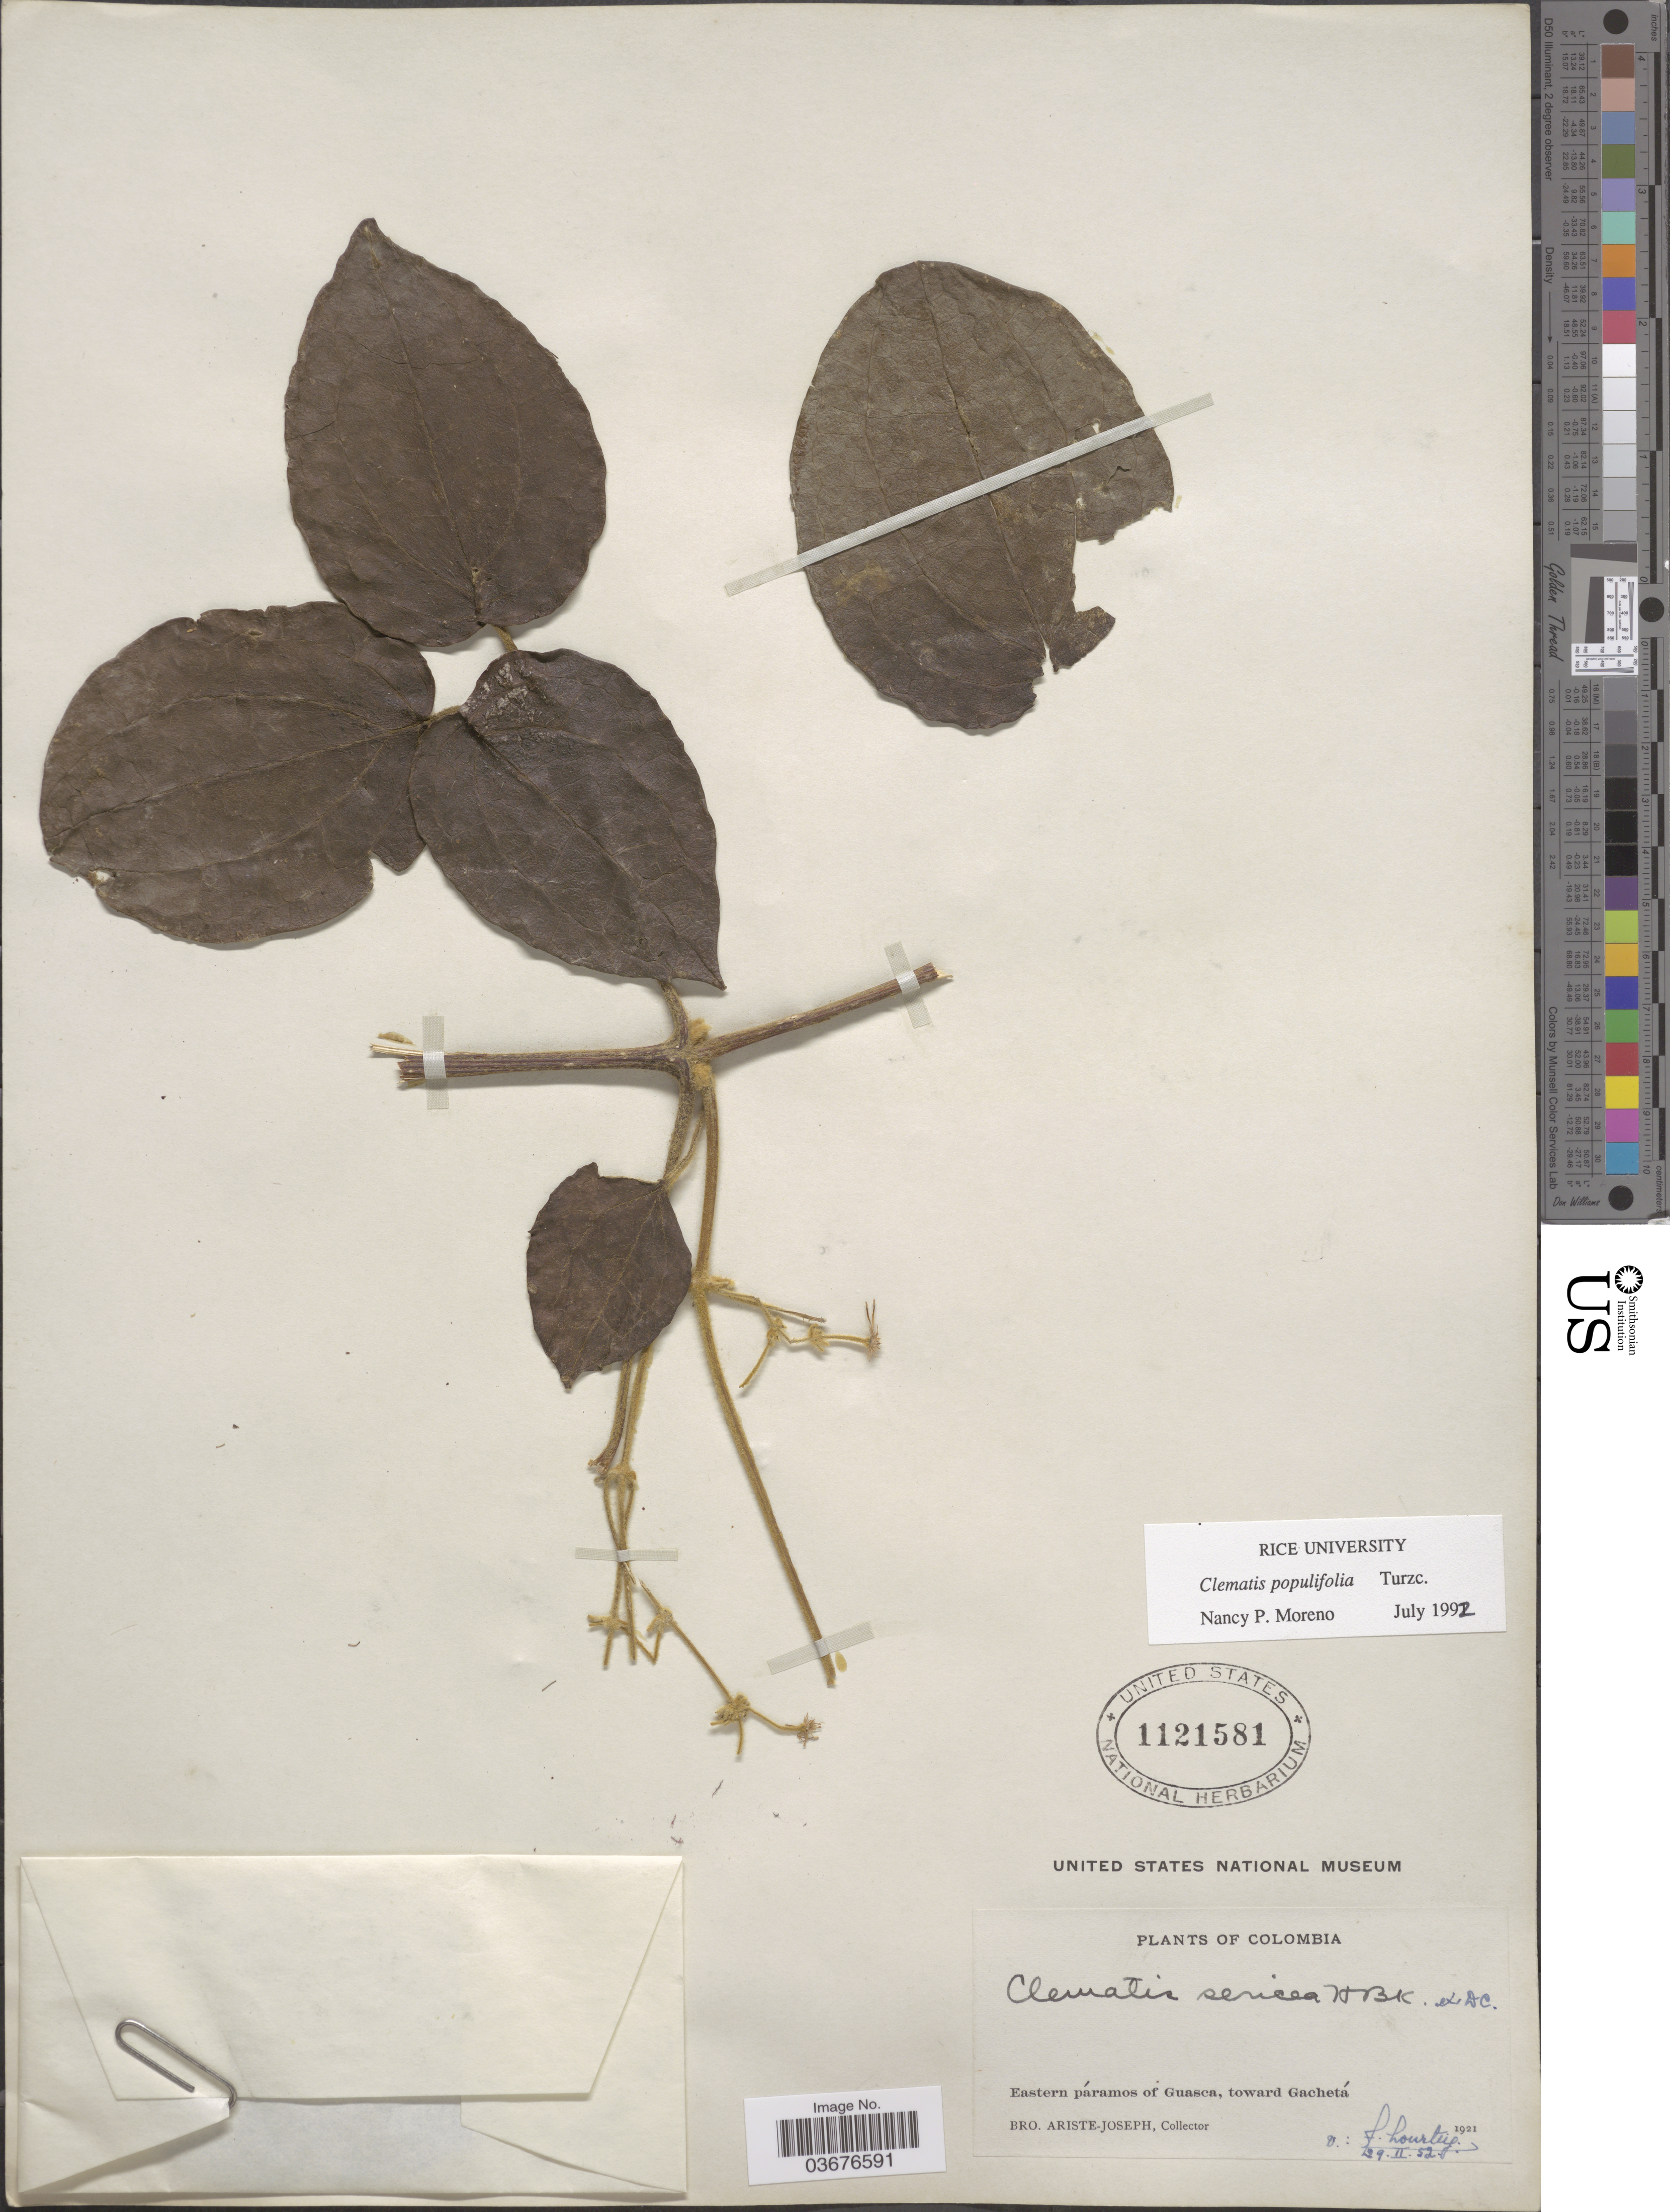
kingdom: Plantae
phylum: Tracheophyta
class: Magnoliopsida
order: Ranunculales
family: Ranunculaceae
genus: Clematis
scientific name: Clematis populifolia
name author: Turcz.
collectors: Bro. Ariste-Joseph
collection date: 1921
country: Colombia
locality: Eastern páramos of Guasca, toward Gachetá.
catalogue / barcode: US 1121581